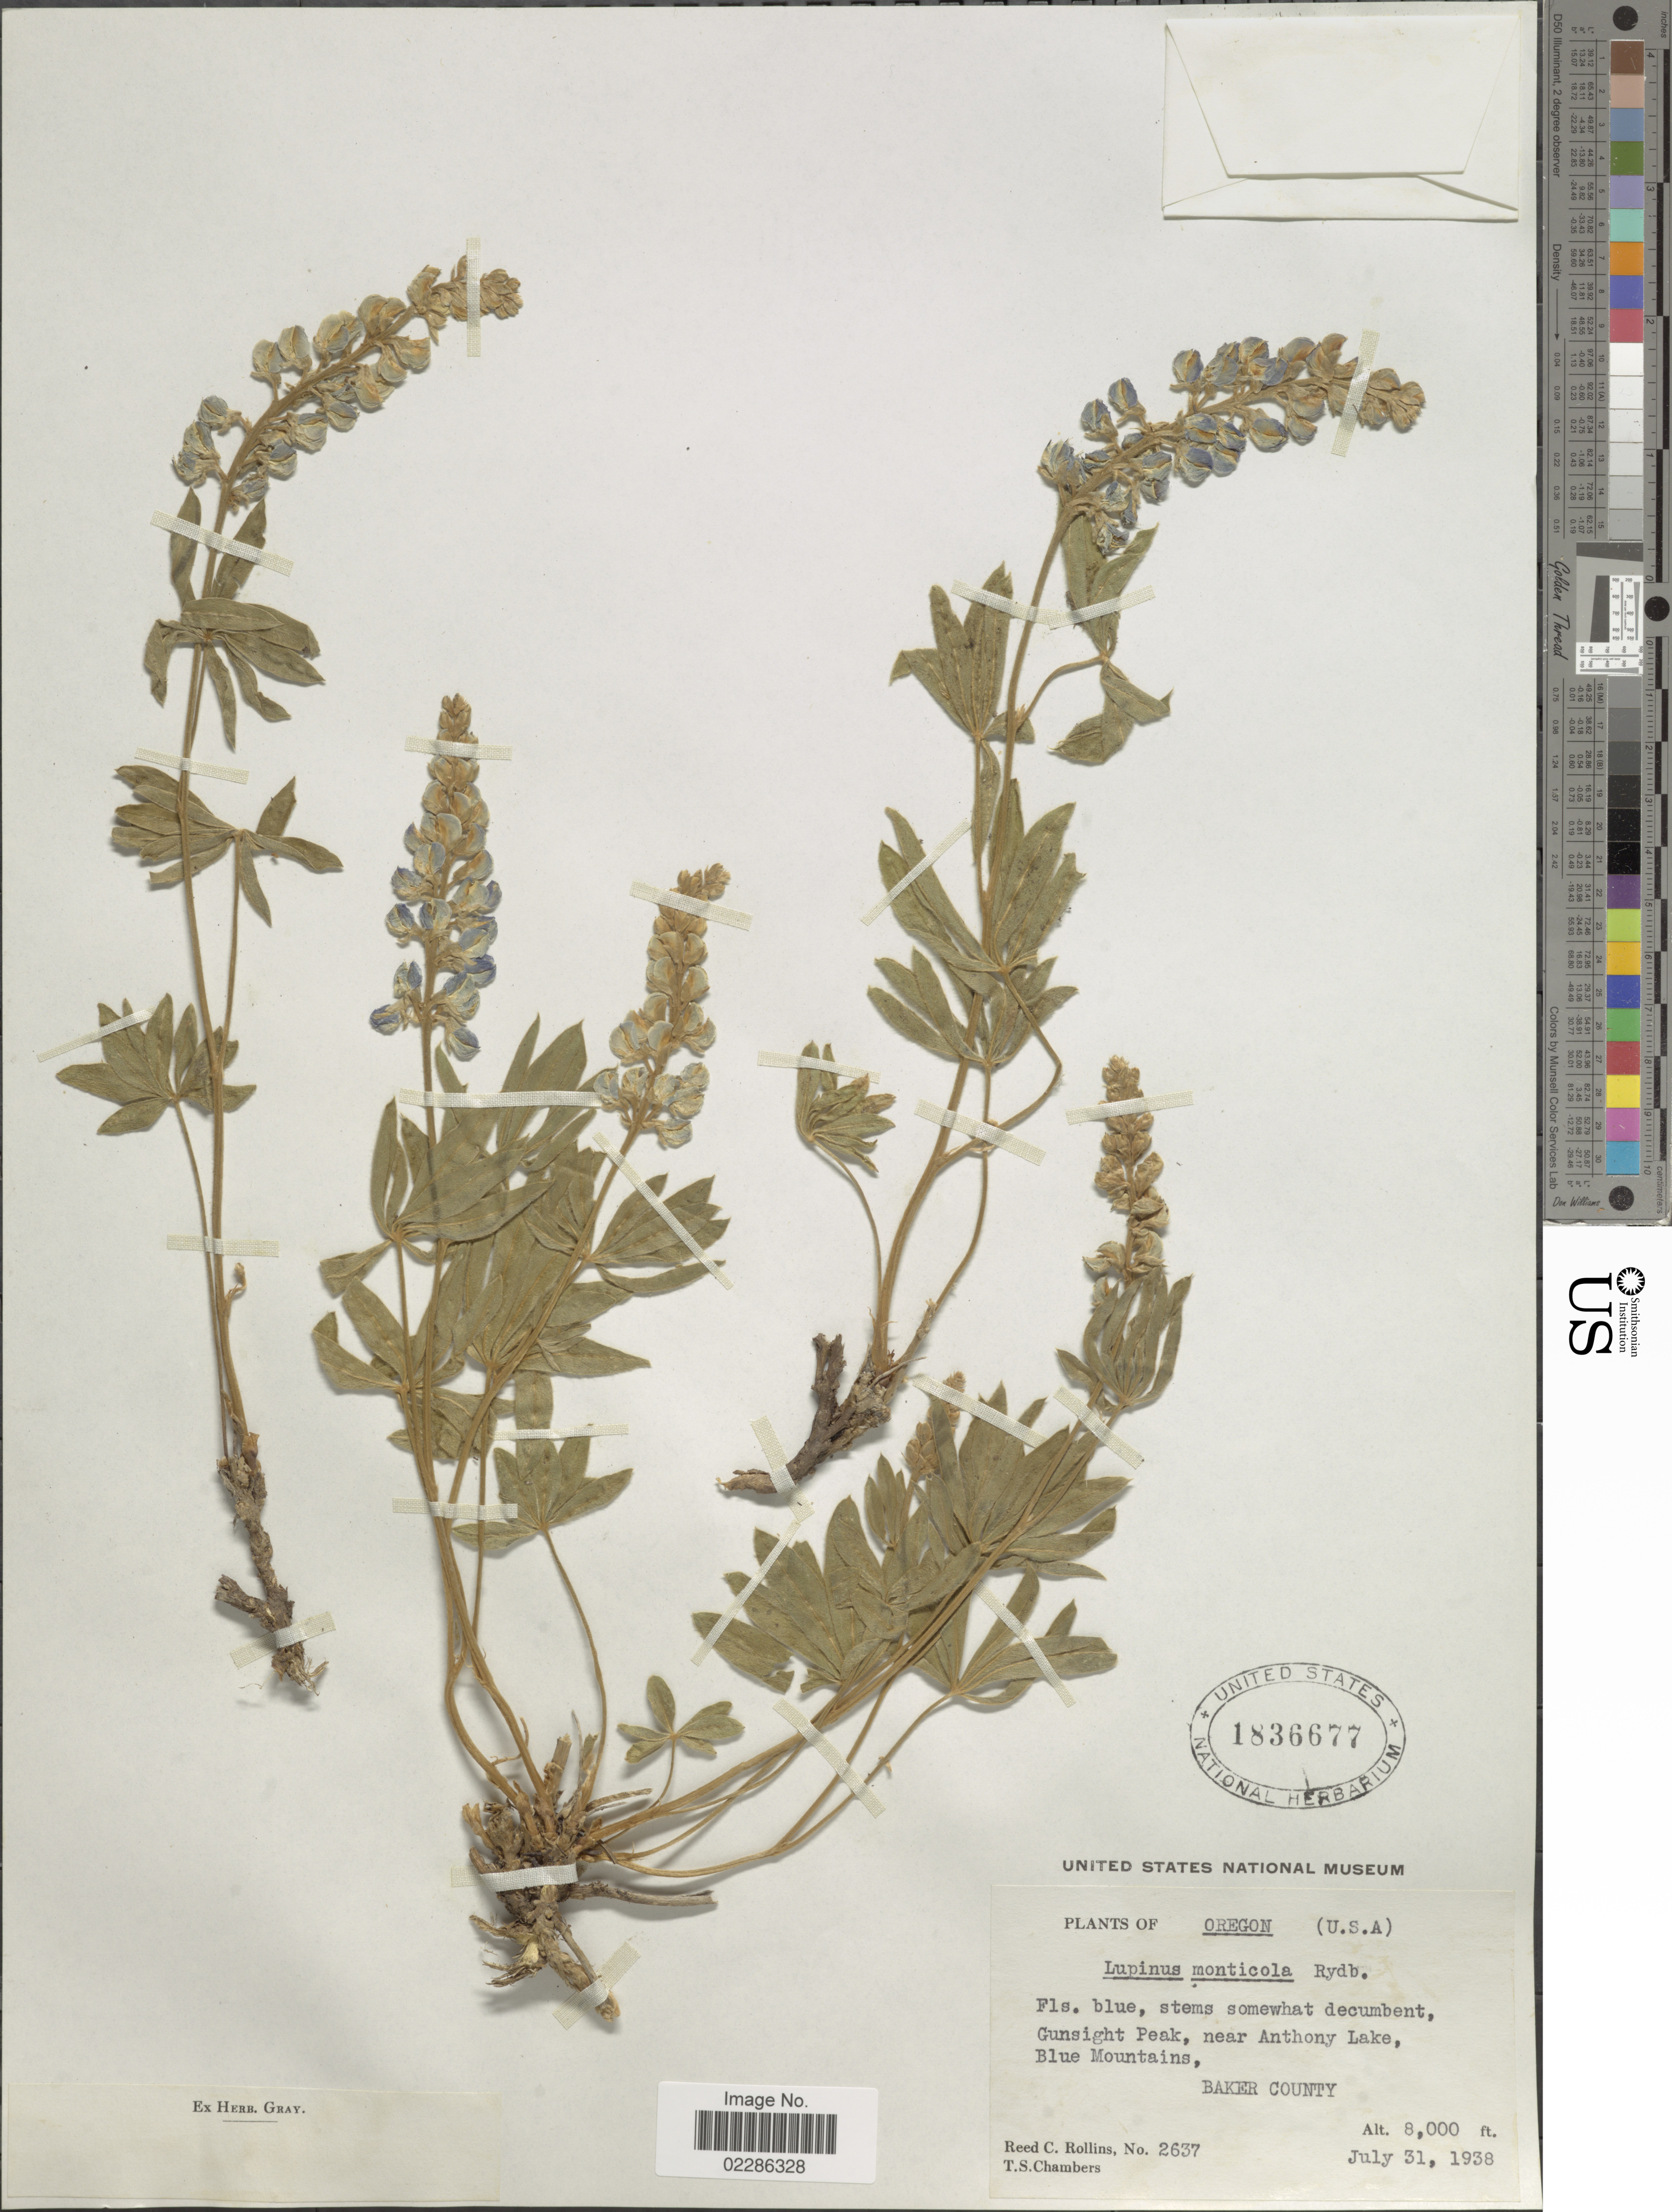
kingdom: Plantae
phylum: Tracheophyta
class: Magnoliopsida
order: Fabales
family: Fabaceae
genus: Lupinus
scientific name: Lupinus monticola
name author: Rydb.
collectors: R. C. Rollins & T. Chambers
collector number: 2637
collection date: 1938-07-31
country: United States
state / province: Oregon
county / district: Baker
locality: Gunsight peak, near Anthony Lake, Blue Mountains, Baker County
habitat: near lake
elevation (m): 2438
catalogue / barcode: US 1836677